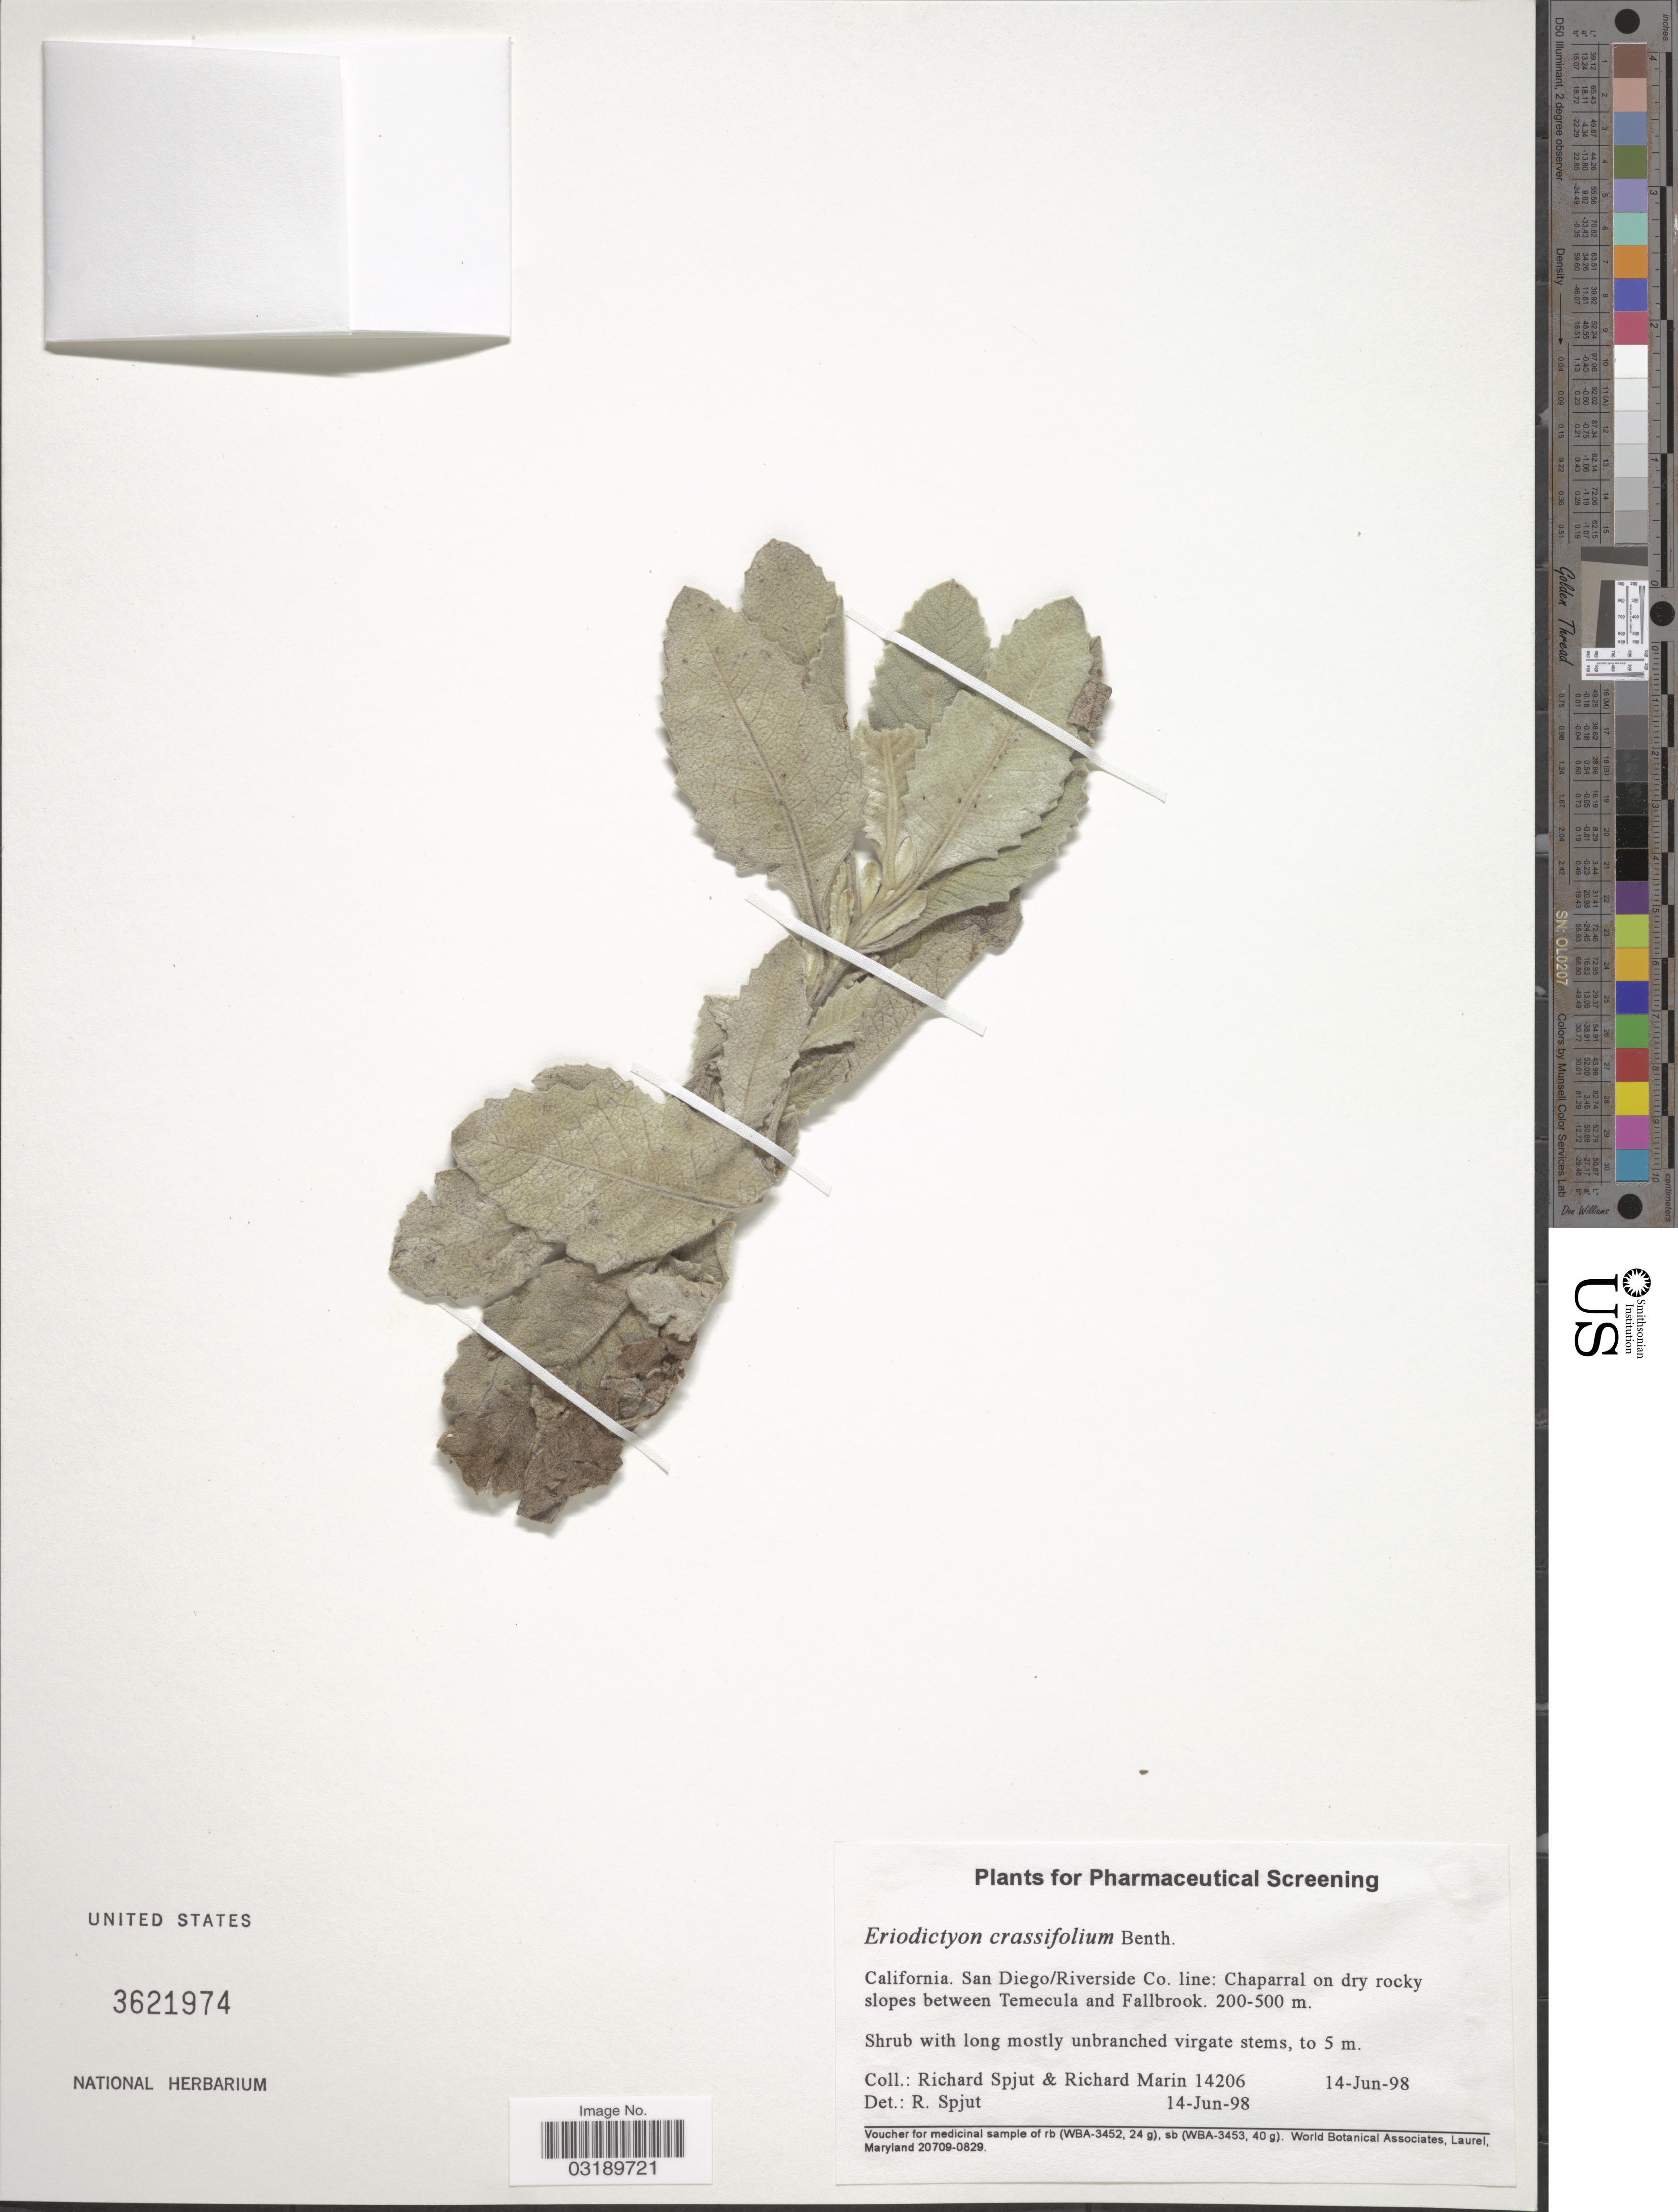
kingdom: Plantae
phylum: Tracheophyta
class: Magnoliopsida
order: Boraginales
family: Namaceae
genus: Eriodictyon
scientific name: Eriodictyon crassifolium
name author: Benth.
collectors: R. Spjut & R. Marin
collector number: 14206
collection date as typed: Transcribed d/m/y: 14/6/98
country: United States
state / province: California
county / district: San Diego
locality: San Diego/Riverside Co. line: Chaparral on dry rocky slopes between Temecula and Fallbrook.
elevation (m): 200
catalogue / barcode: US 3621974